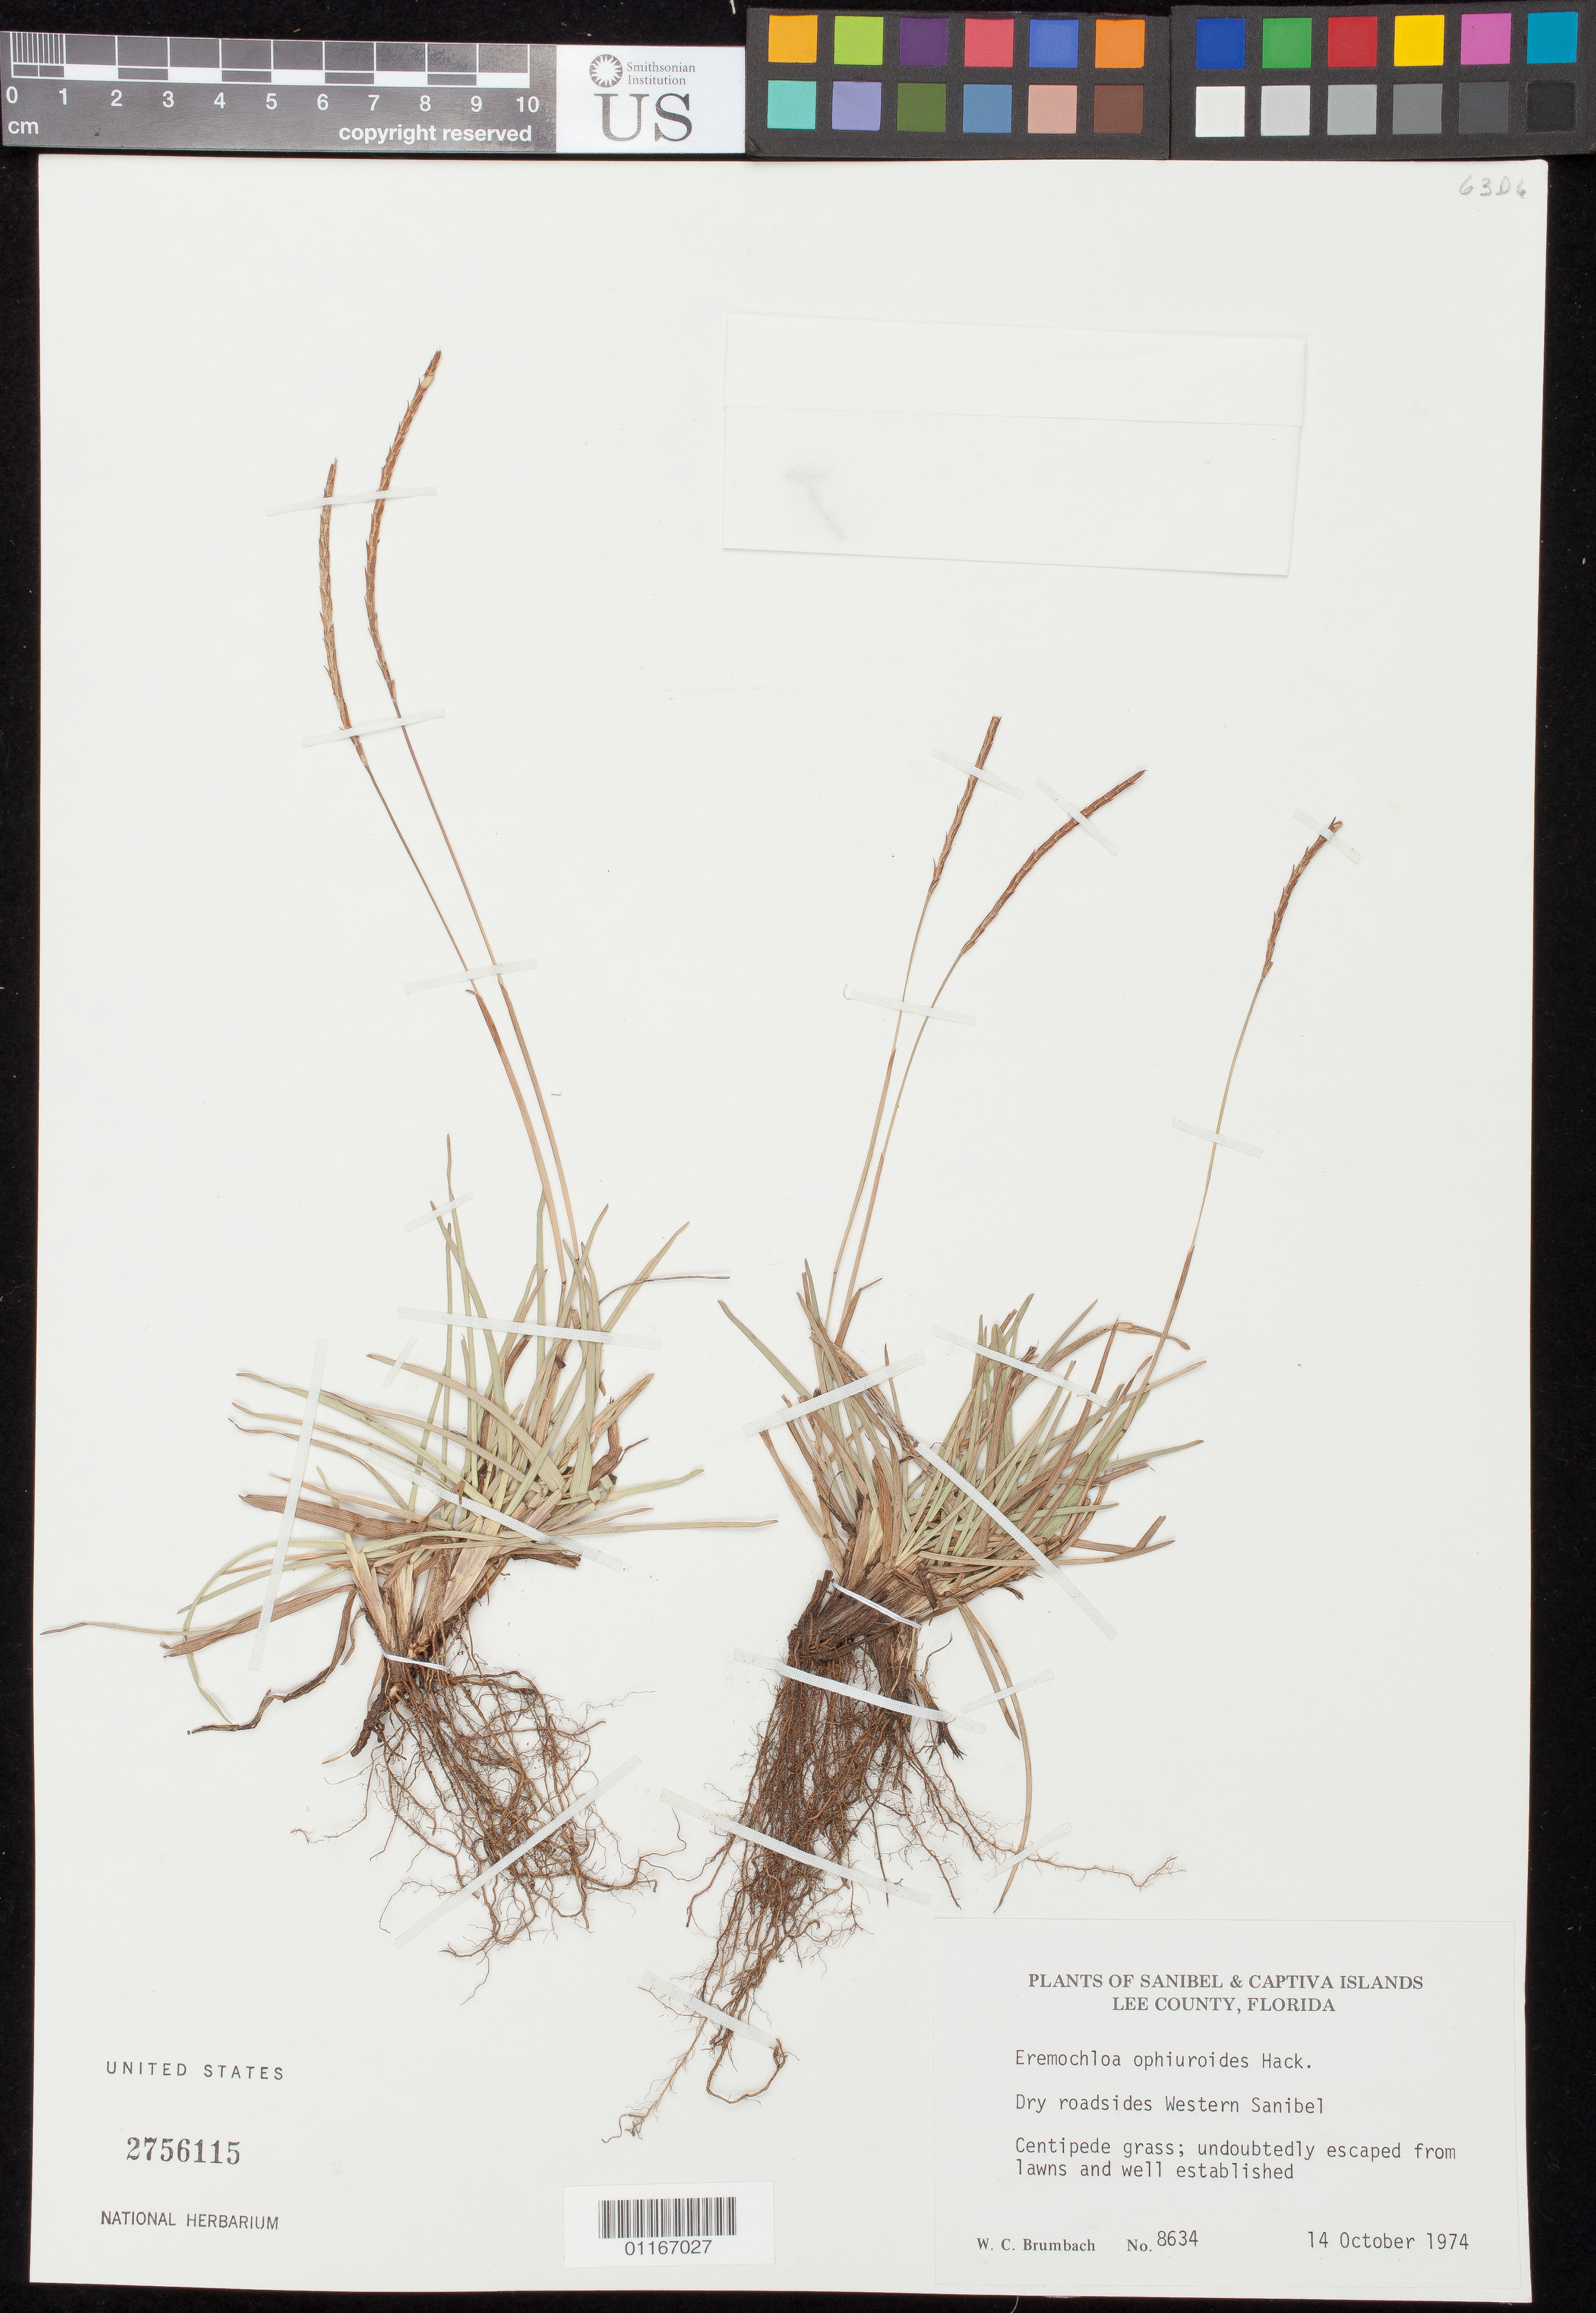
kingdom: Plantae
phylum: Tracheophyta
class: Liliopsida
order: Poales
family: Poaceae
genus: Eremochloa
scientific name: Eremochloa ophiuroides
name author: (Munro) Hack.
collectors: W. C. Brumbach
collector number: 8634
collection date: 1974-10-14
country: United States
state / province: Florida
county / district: Lee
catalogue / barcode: US 2756115